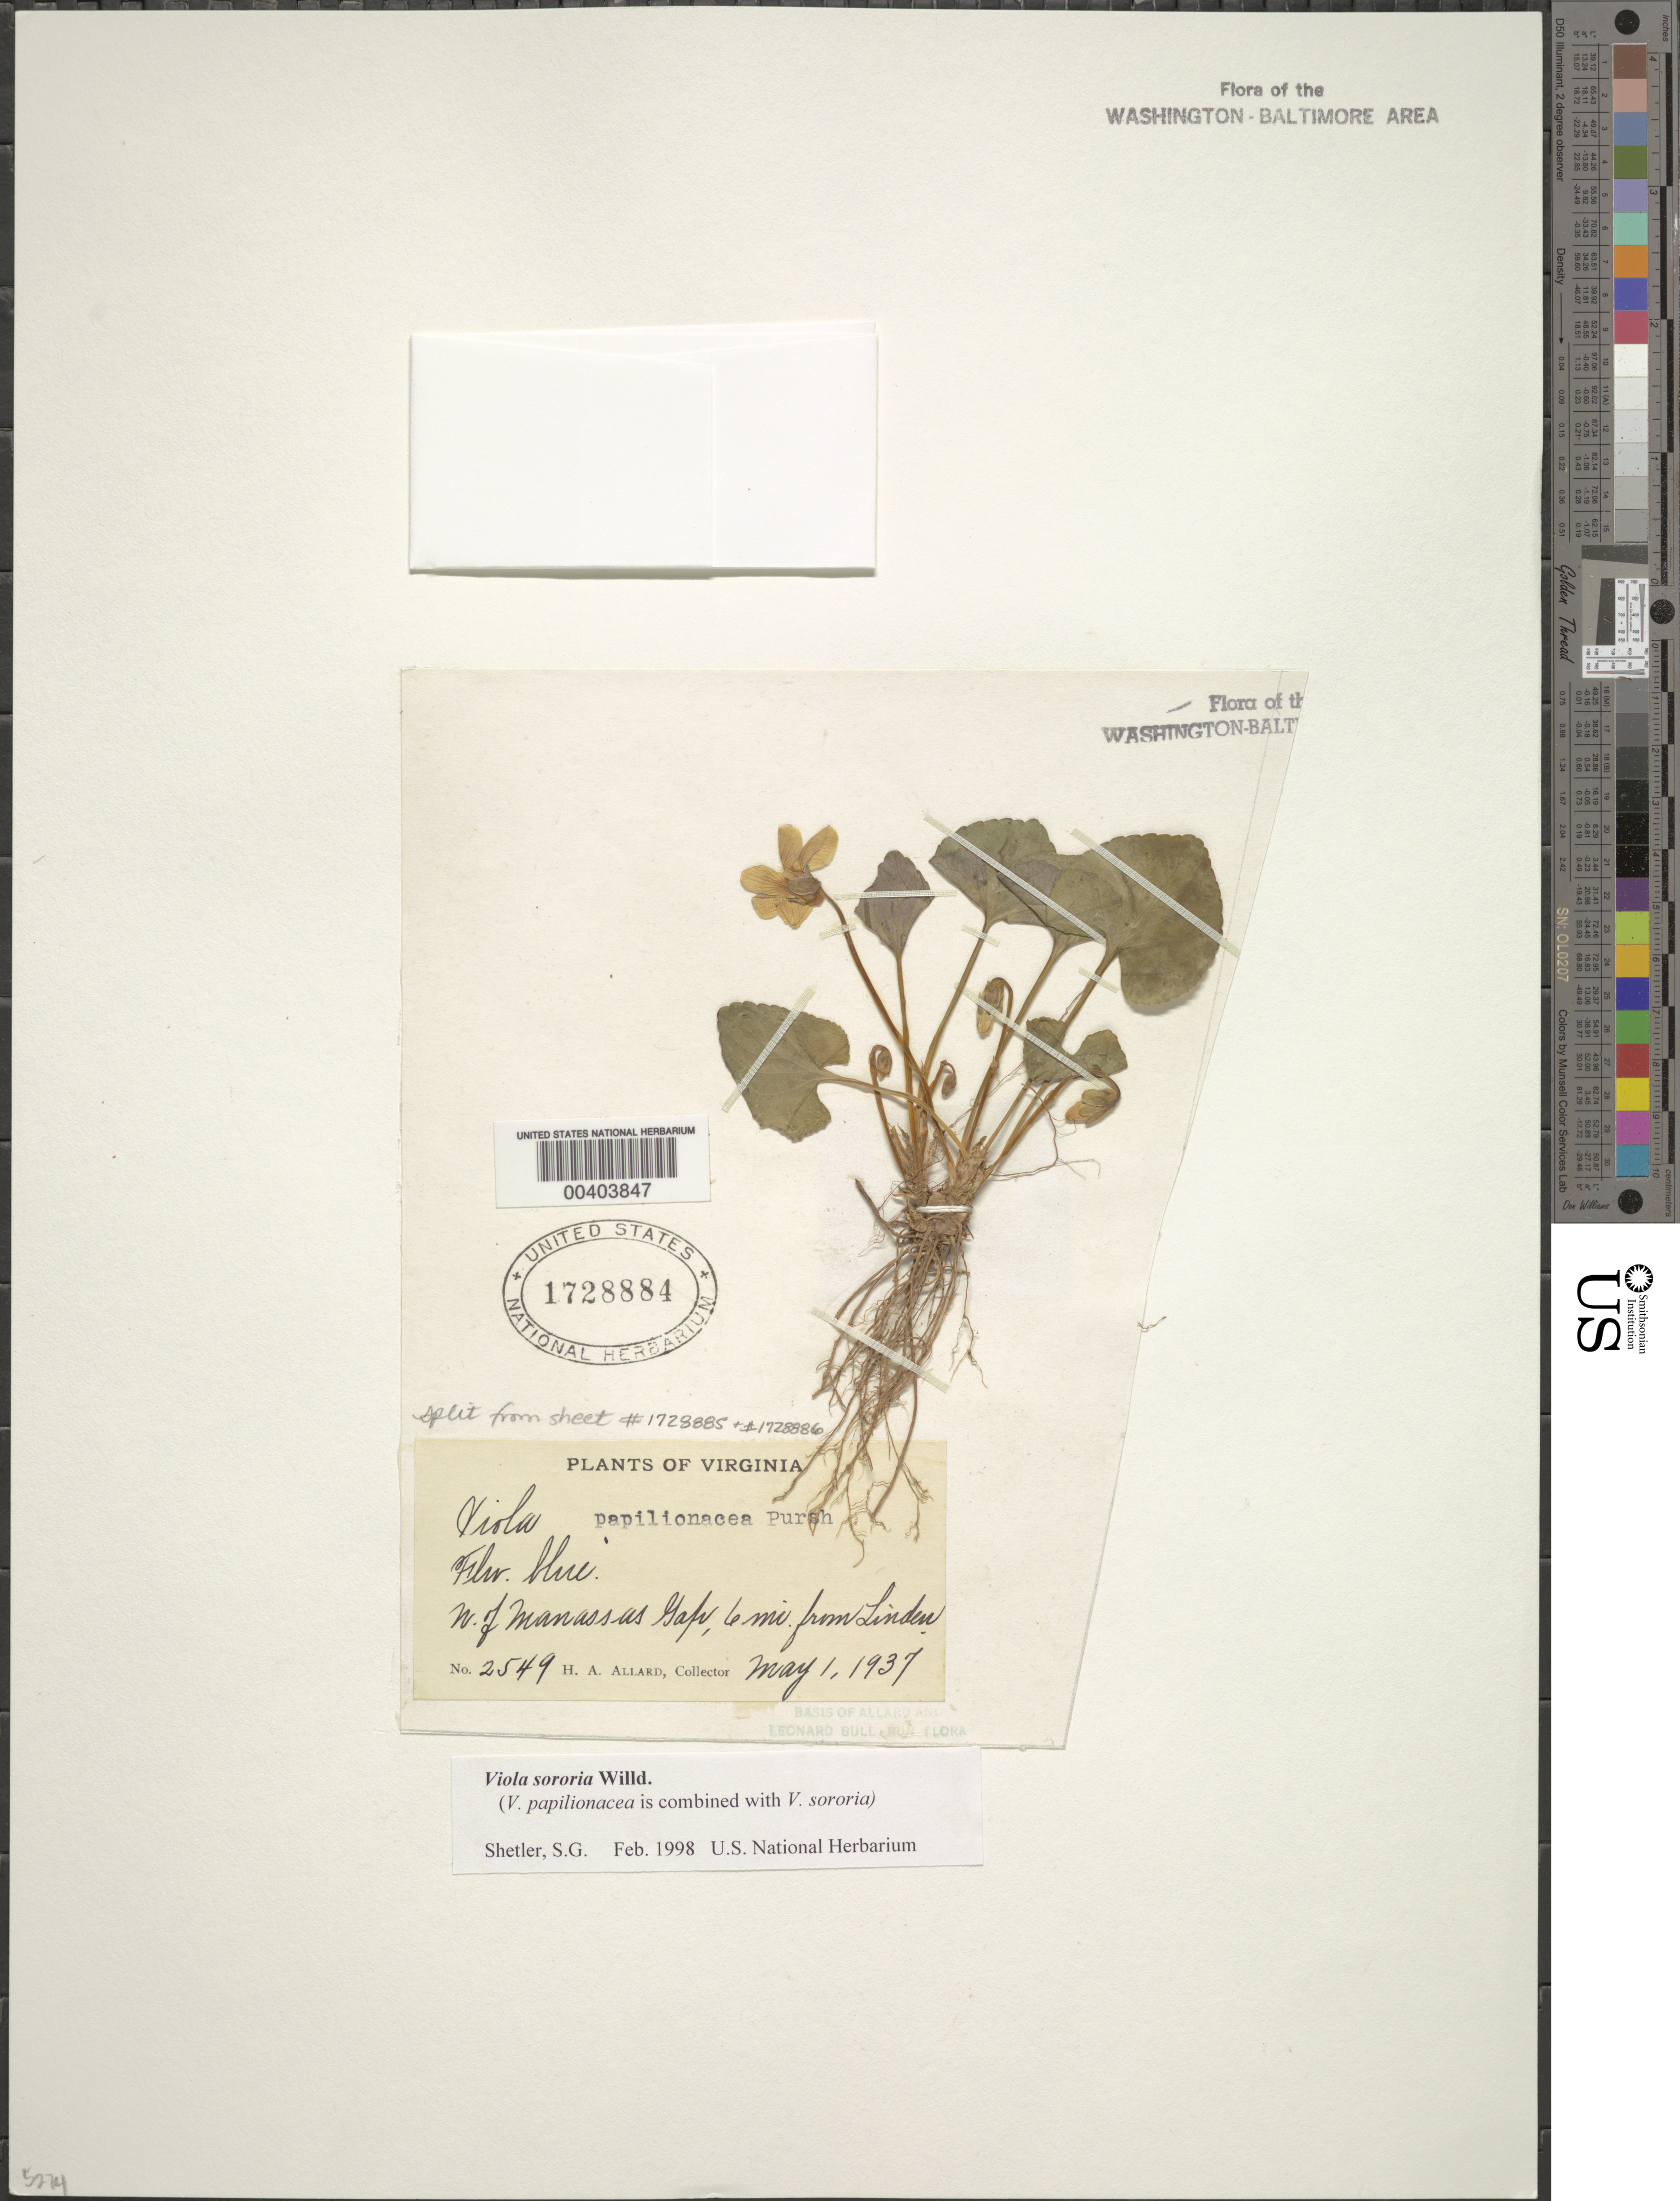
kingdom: Plantae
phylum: Tracheophyta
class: Magnoliopsida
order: Malpighiales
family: Violaceae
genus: Viola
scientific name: Viola sororia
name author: Willd.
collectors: H. A. Allard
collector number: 2549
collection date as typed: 01 May 1937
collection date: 1937-05-01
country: United States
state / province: Virginia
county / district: Prince William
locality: North of Manassas Gap, Linden vicinity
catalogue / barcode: US 1728884